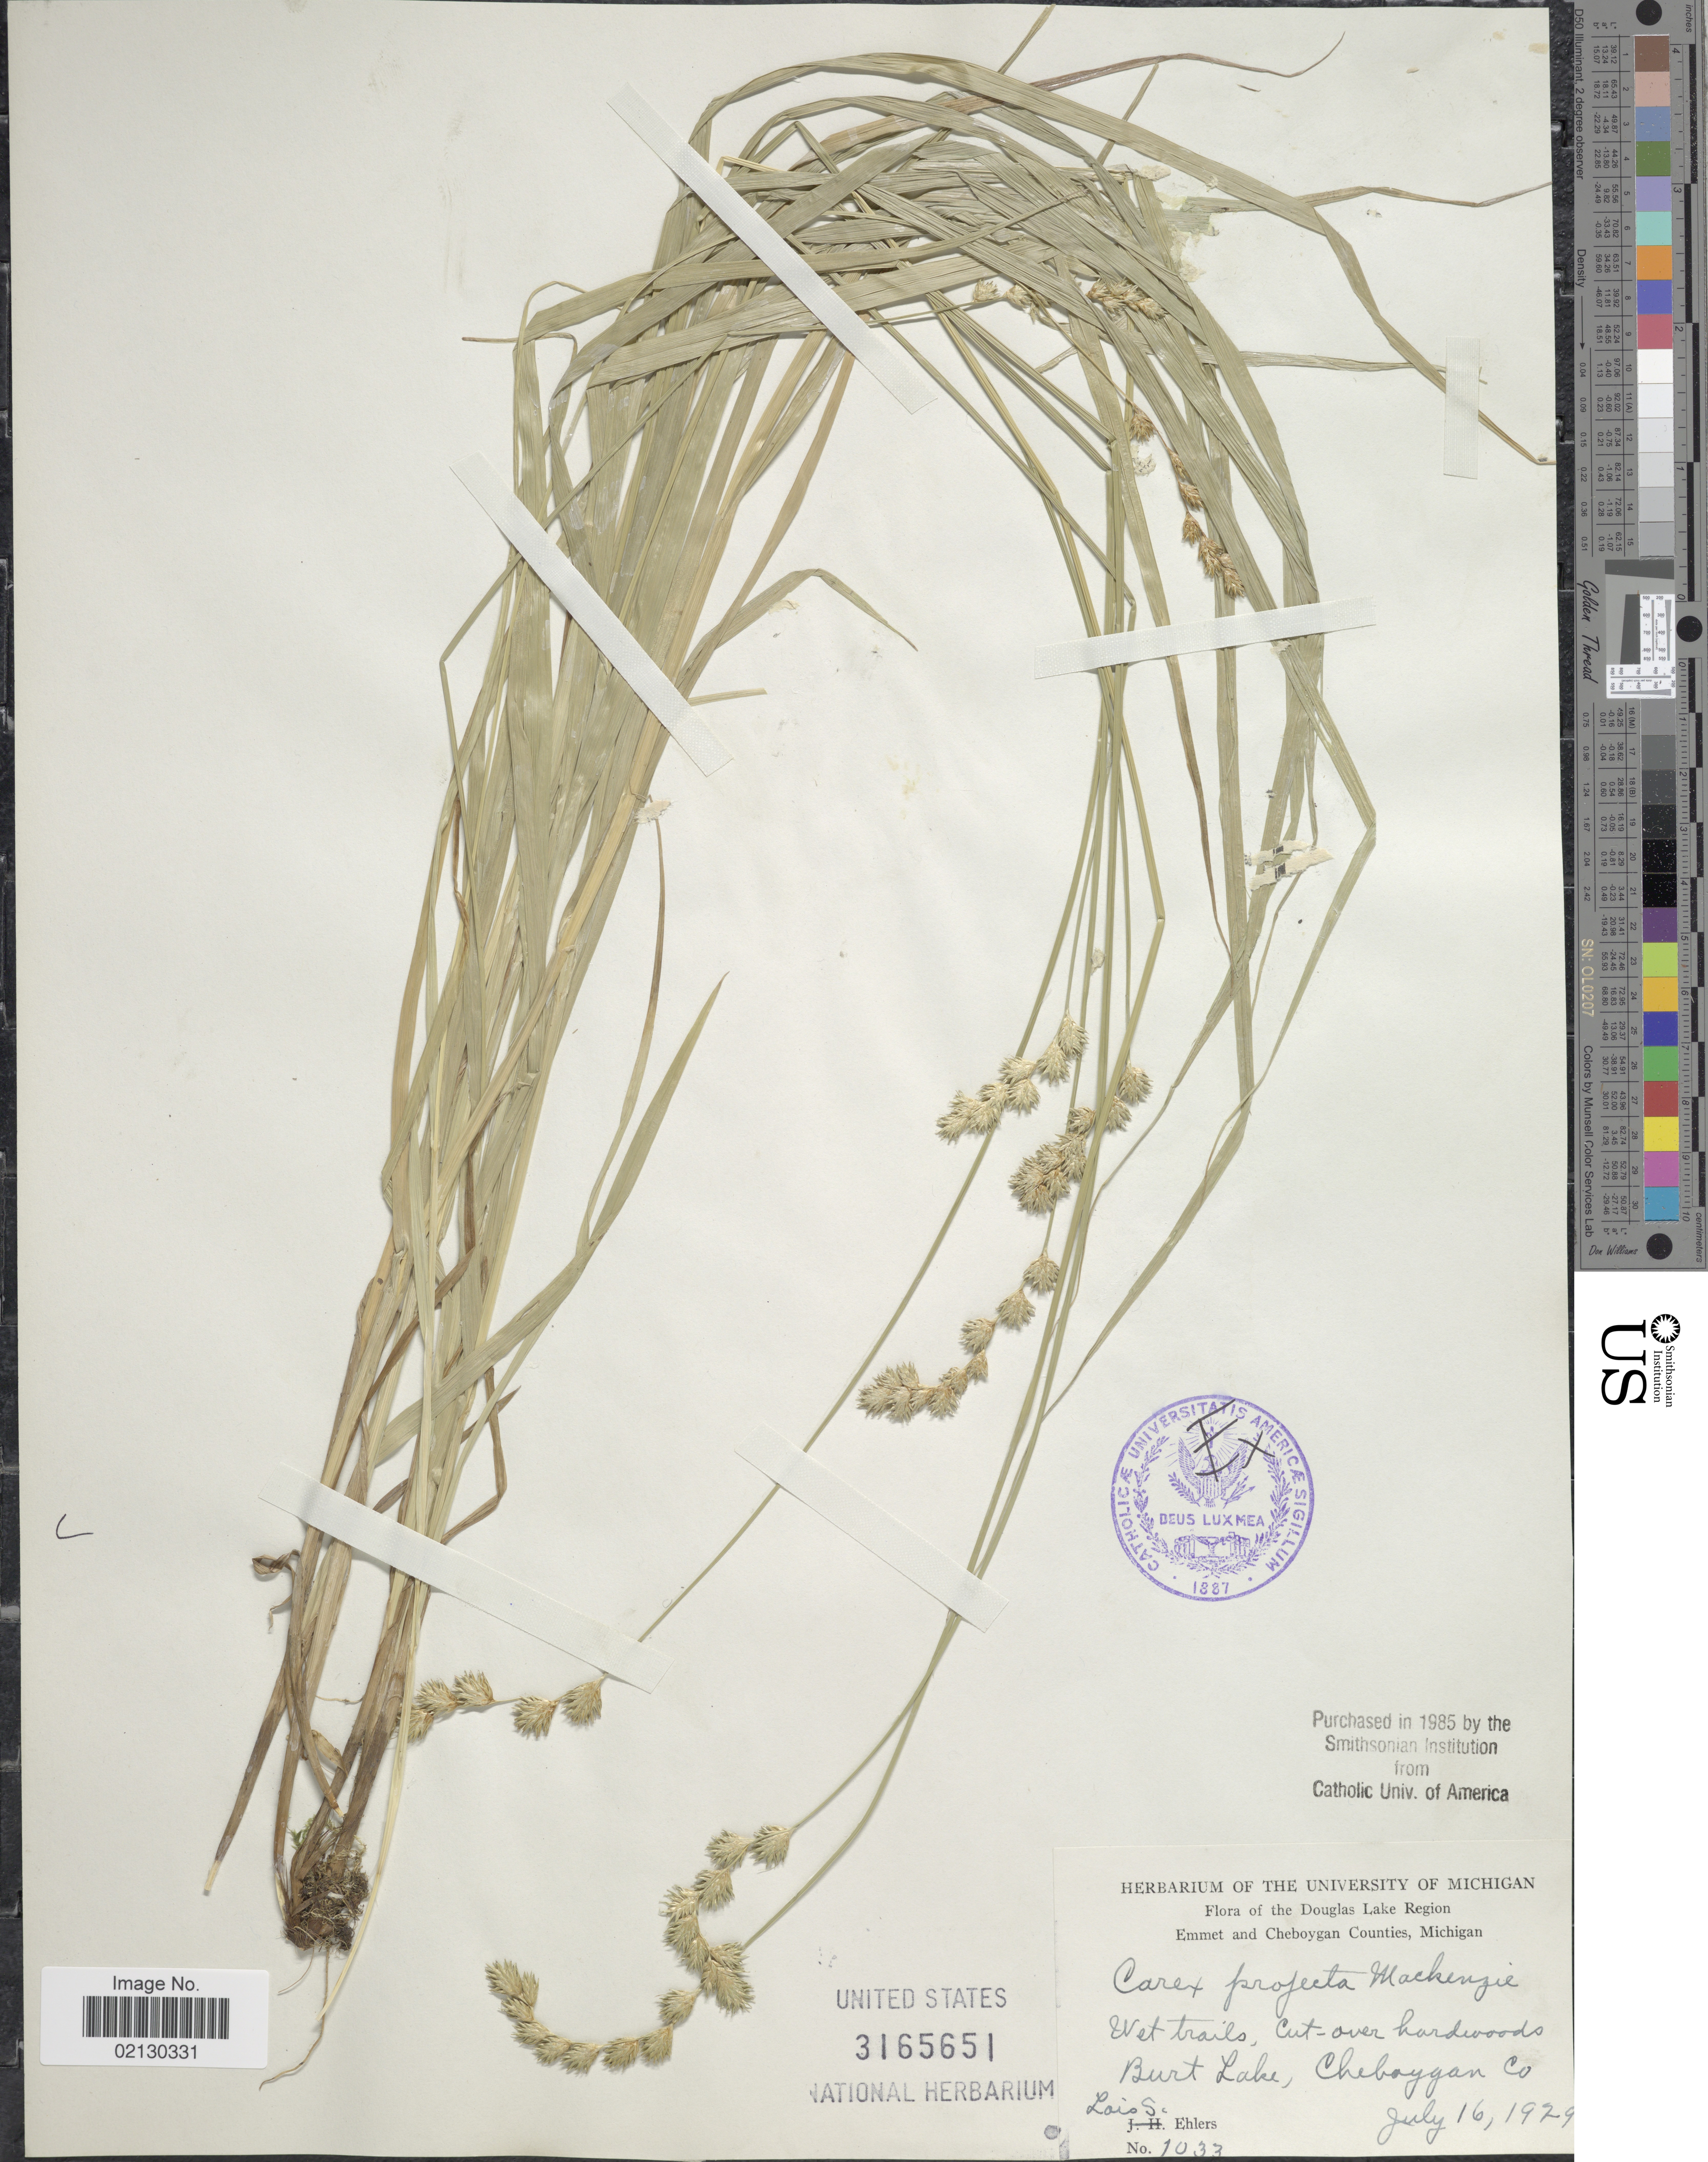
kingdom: Plantae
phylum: Tracheophyta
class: Liliopsida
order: Poales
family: Cyperaceae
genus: Carex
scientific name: Carex projecta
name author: Mack.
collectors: L. Ehlers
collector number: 1033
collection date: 1929-07-16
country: United States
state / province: Michigan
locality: Douglas Lake Region, Emmet and Cheboyan Counties, Burt Lake, Cheboyan Co.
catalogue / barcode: US 3165651